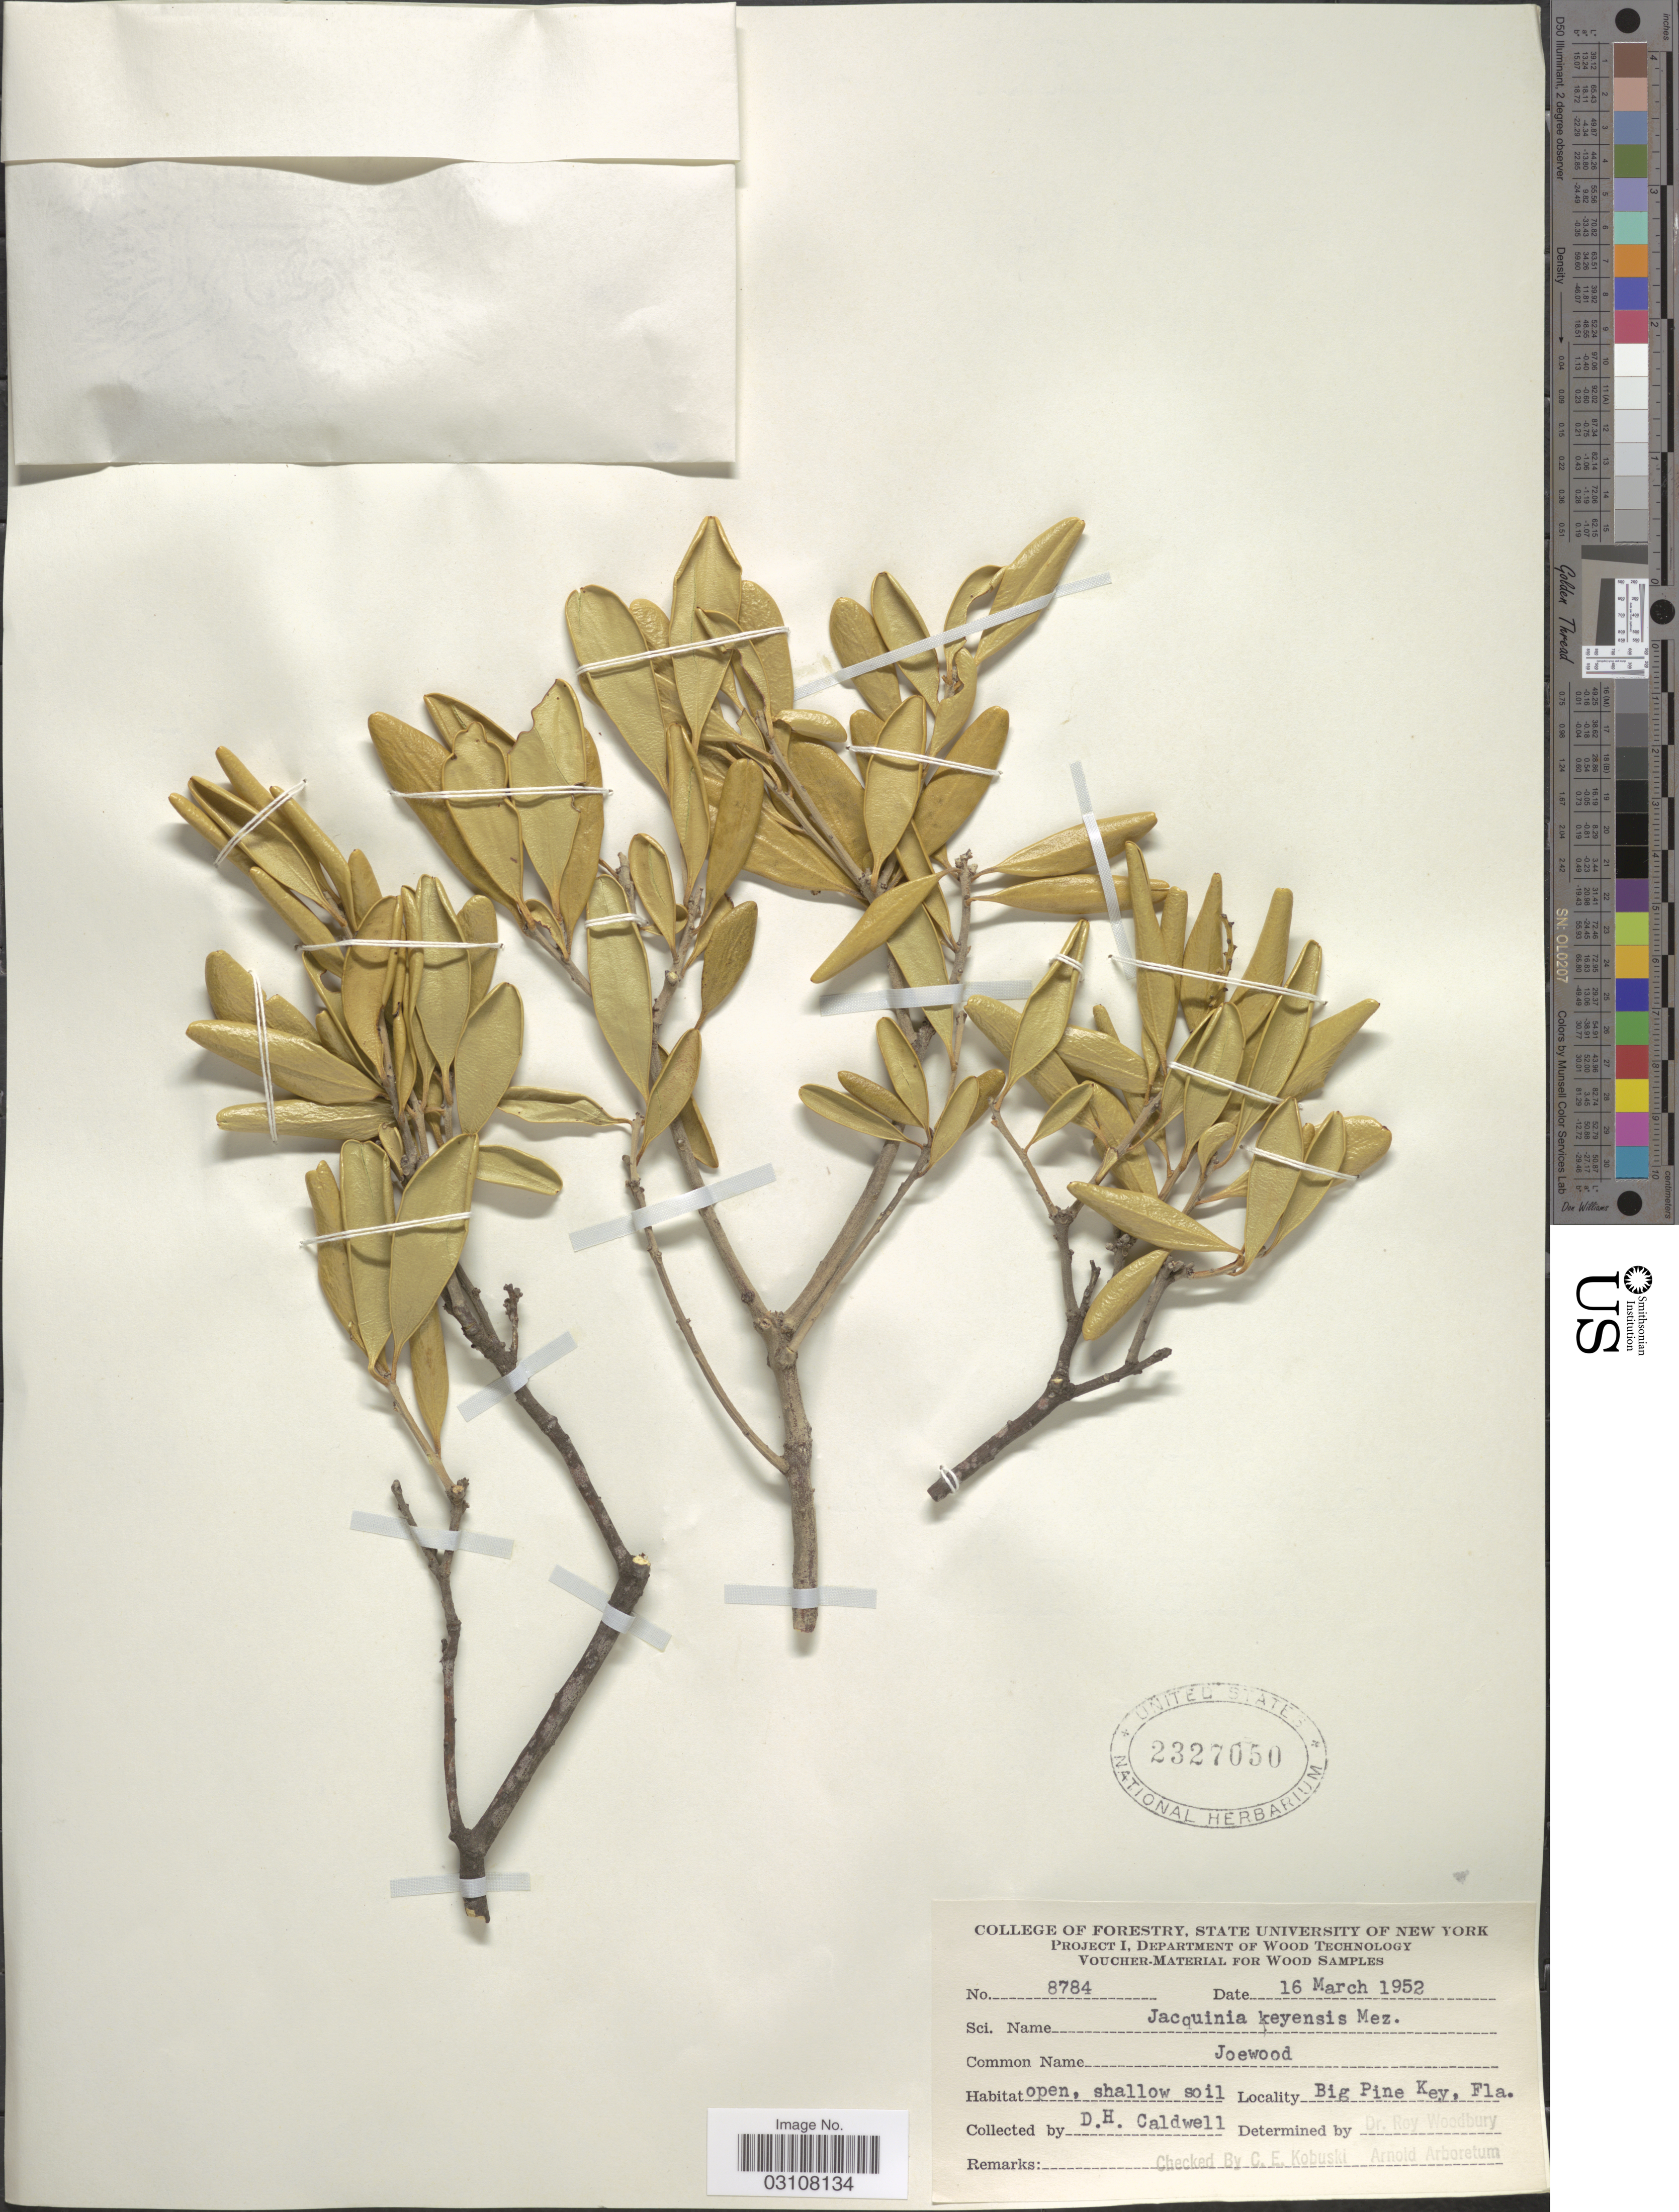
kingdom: Plantae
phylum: Tracheophyta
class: Magnoliopsida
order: Ericales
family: Primulaceae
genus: Jacquinia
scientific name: Jacquinia keyensis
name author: Mez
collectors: D. H. Caldwell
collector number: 8784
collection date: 1952-03-16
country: United States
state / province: Florida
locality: Big Pine Key.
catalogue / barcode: US 2327050